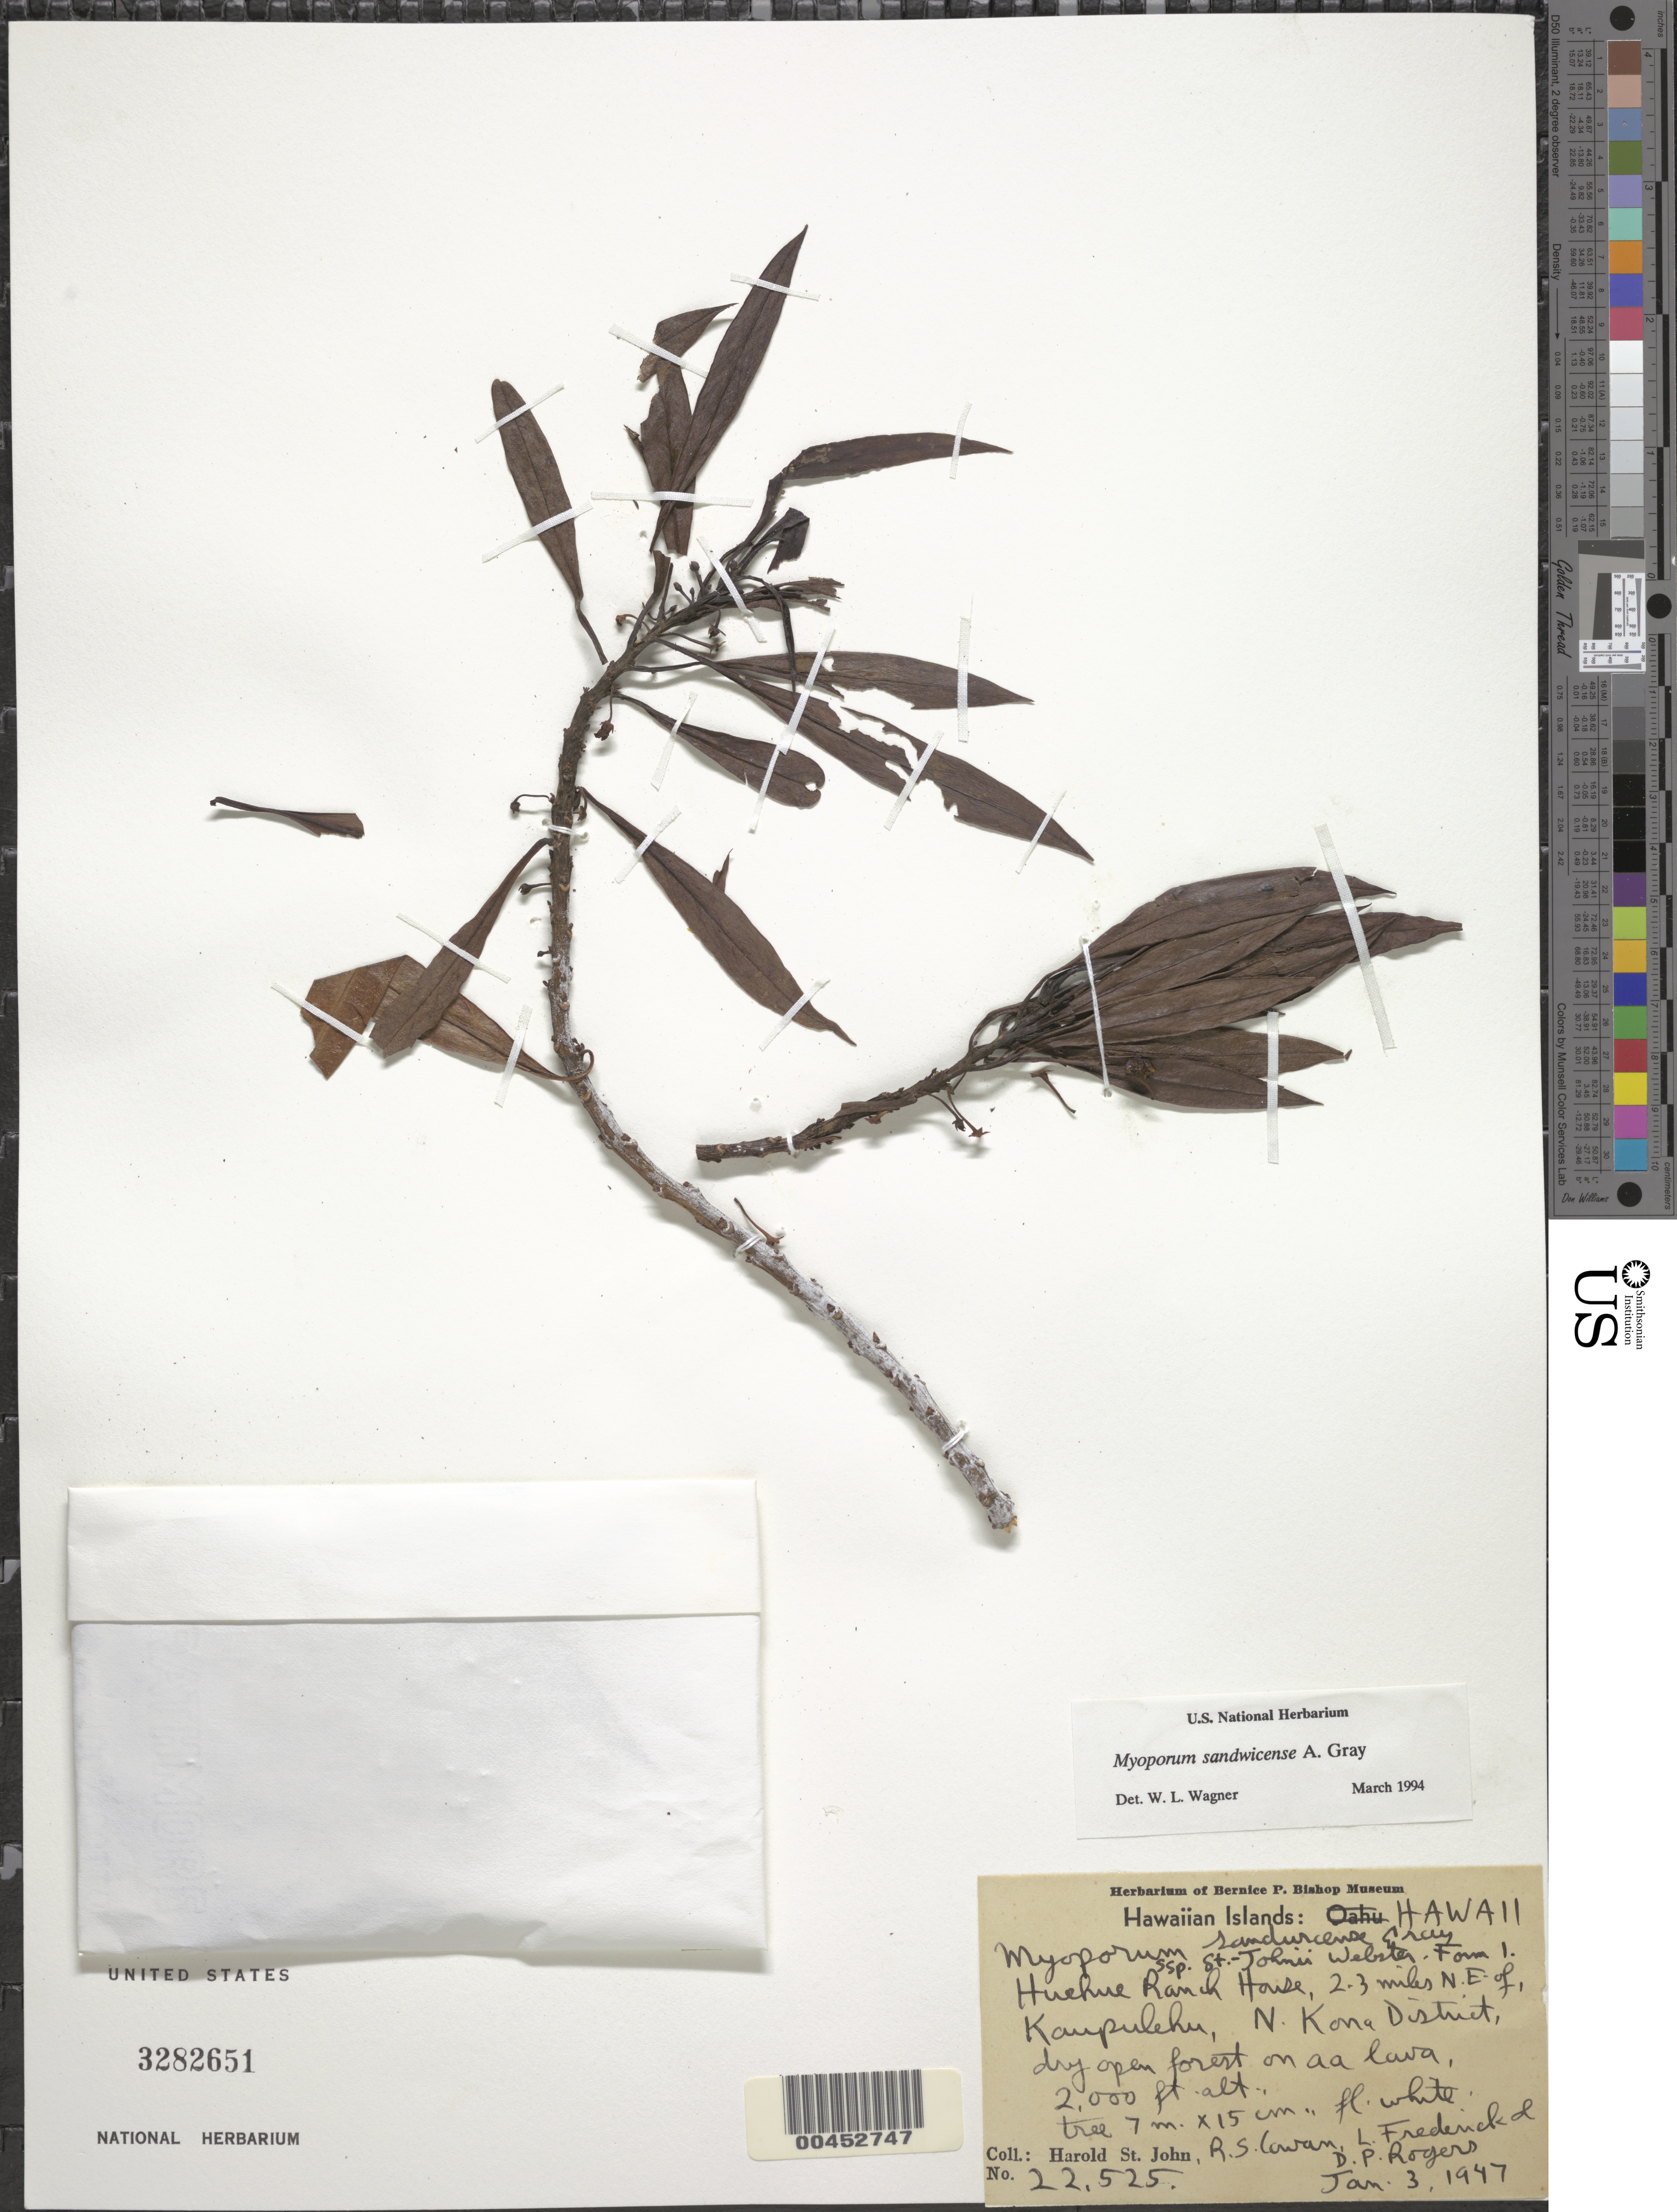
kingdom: Plantae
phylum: Tracheophyta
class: Magnoliopsida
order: Lamiales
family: Scrophulariaceae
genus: Myoporum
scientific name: Myoporum sandwicense subsp. sandwicense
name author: A. Gray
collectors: H. St. John, R. S. Cowan, L. Frederick & D. Rogers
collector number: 22525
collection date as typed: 3 Jan 1947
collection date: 1947-01-03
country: United States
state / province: Hawaii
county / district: Hawaii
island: Hawaii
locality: Huehue Ranch House, 2.3 mi NE of Kaupulehu, N Kona Dist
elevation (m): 610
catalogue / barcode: US 3282651